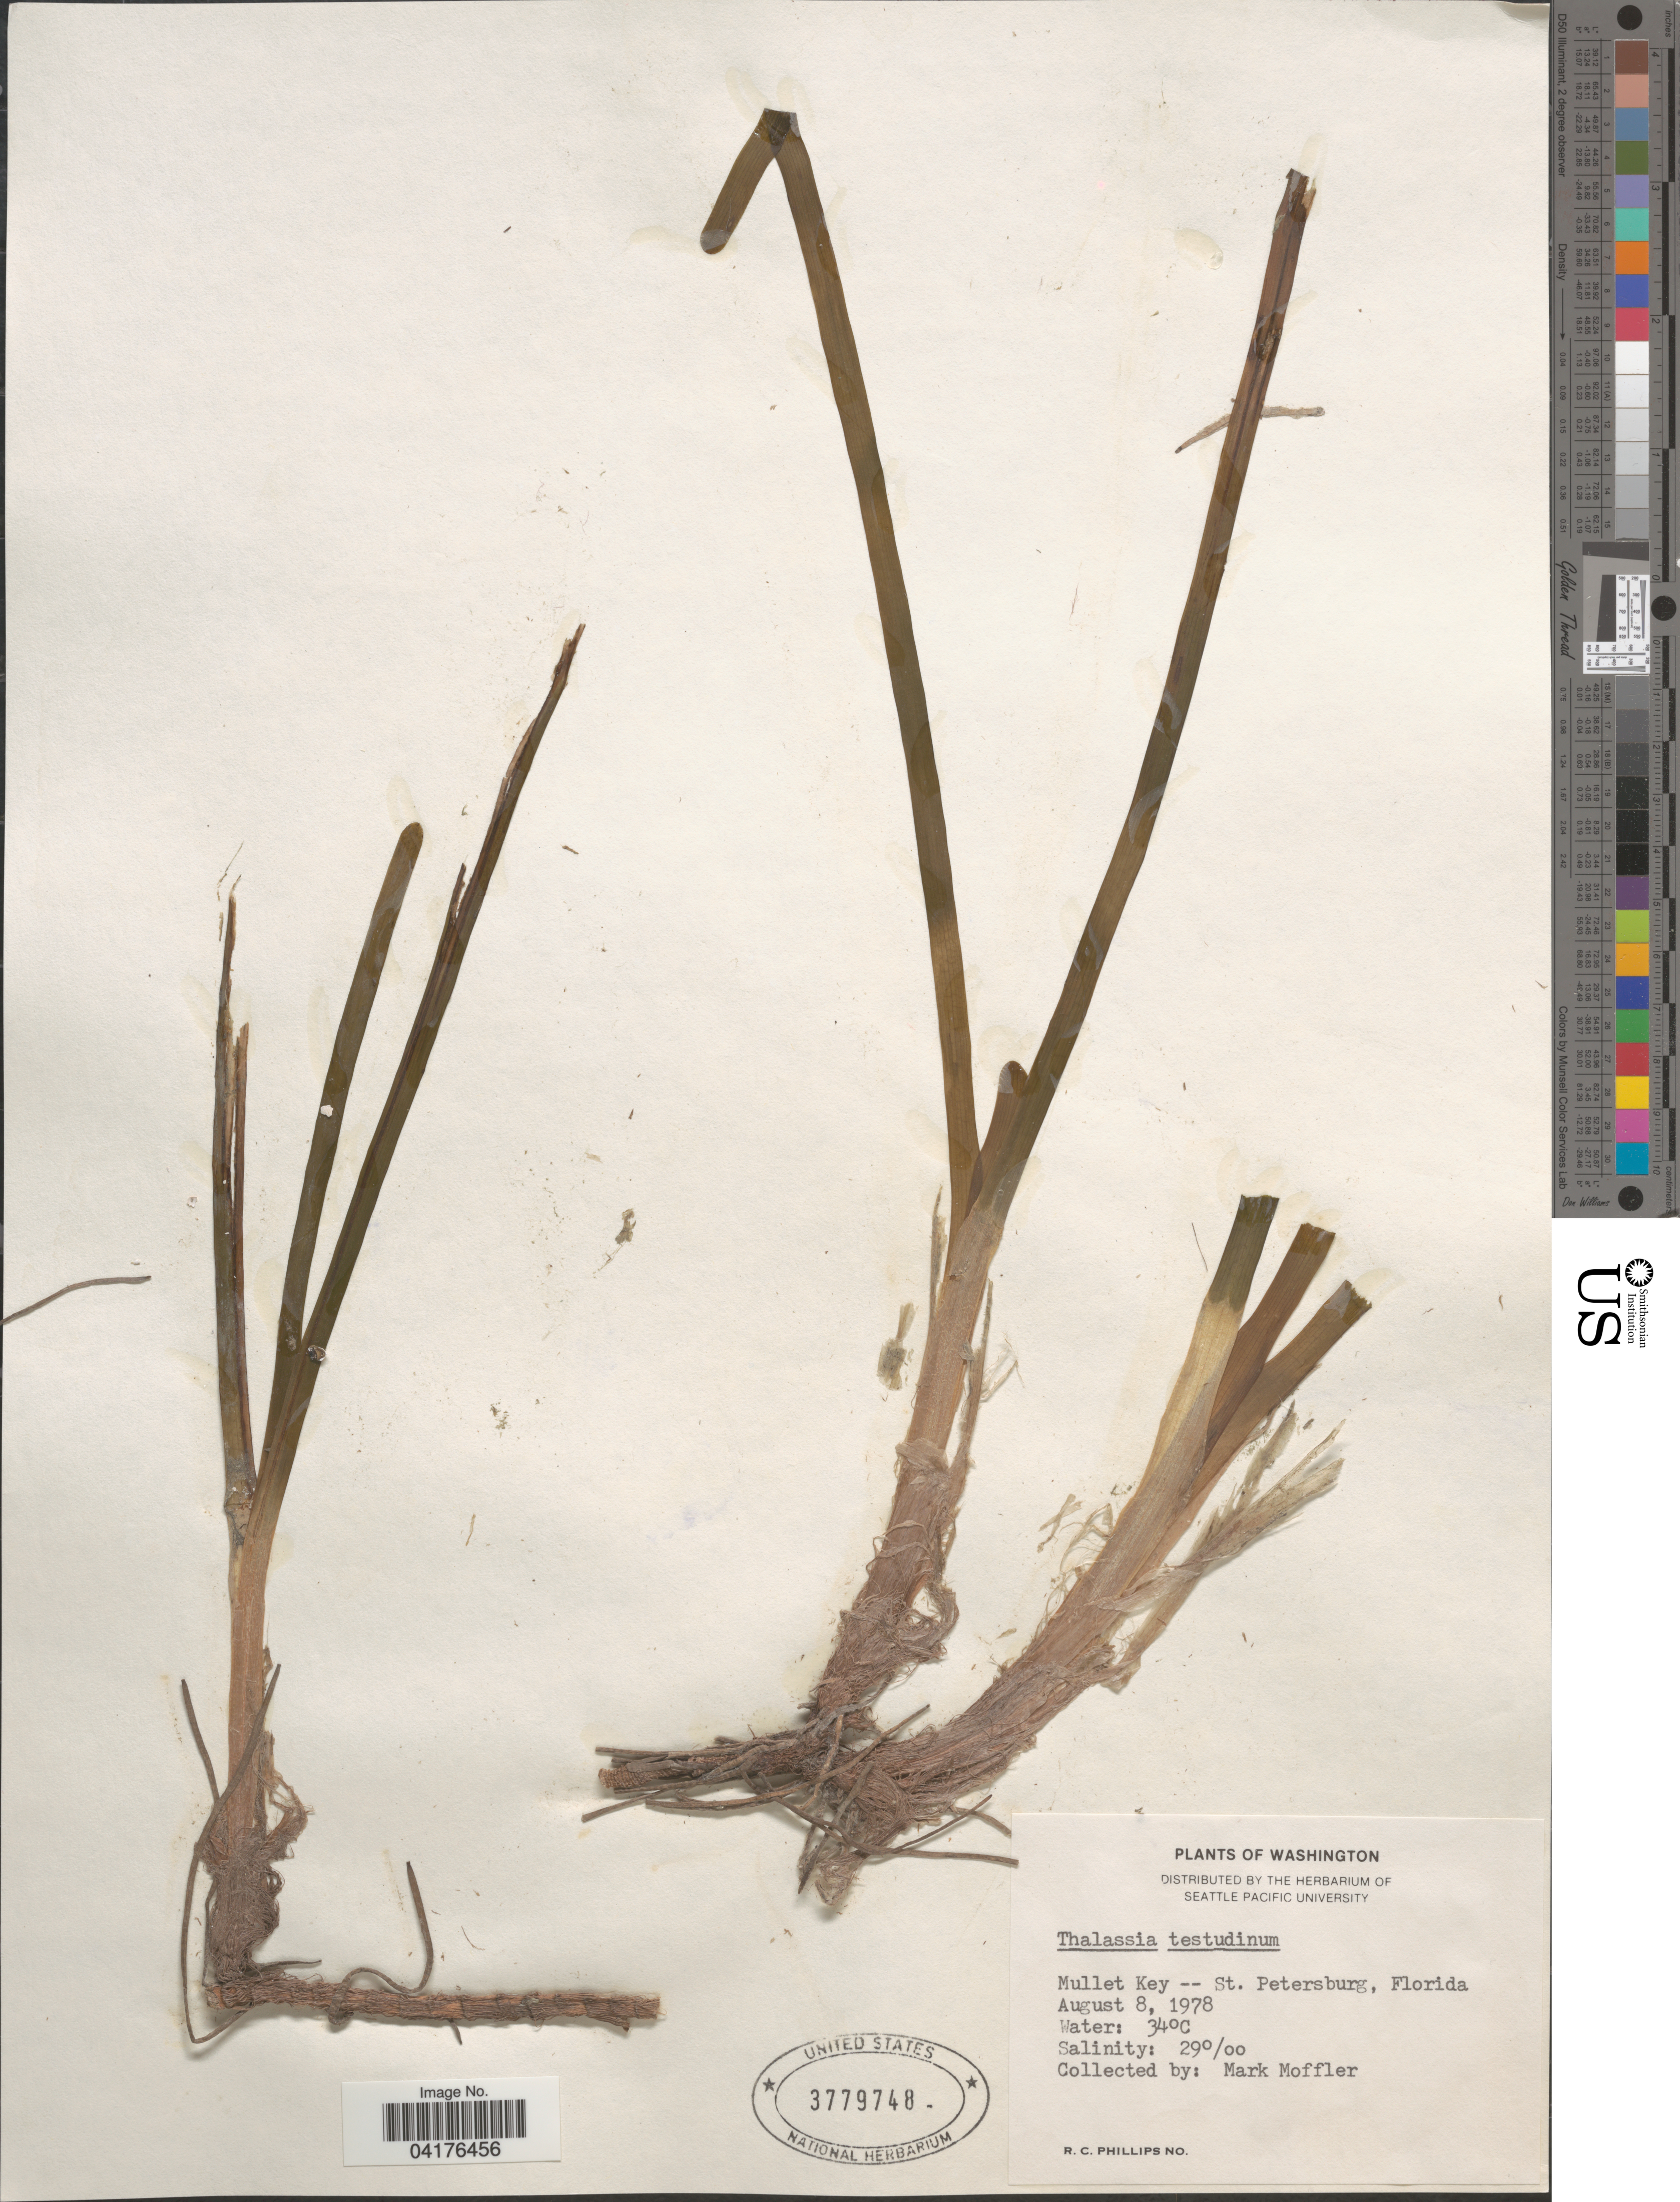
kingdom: Plantae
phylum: Tracheophyta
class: Liliopsida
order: Alismatales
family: Hydrocharitaceae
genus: Thalassia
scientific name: Thalassia testudinum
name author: Banks & Sol. ex K.D. Koenig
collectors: M. Moffler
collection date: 1978-08-08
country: United States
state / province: Florida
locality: Mullet Key -- St. Petersburg.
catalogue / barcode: US 3779748